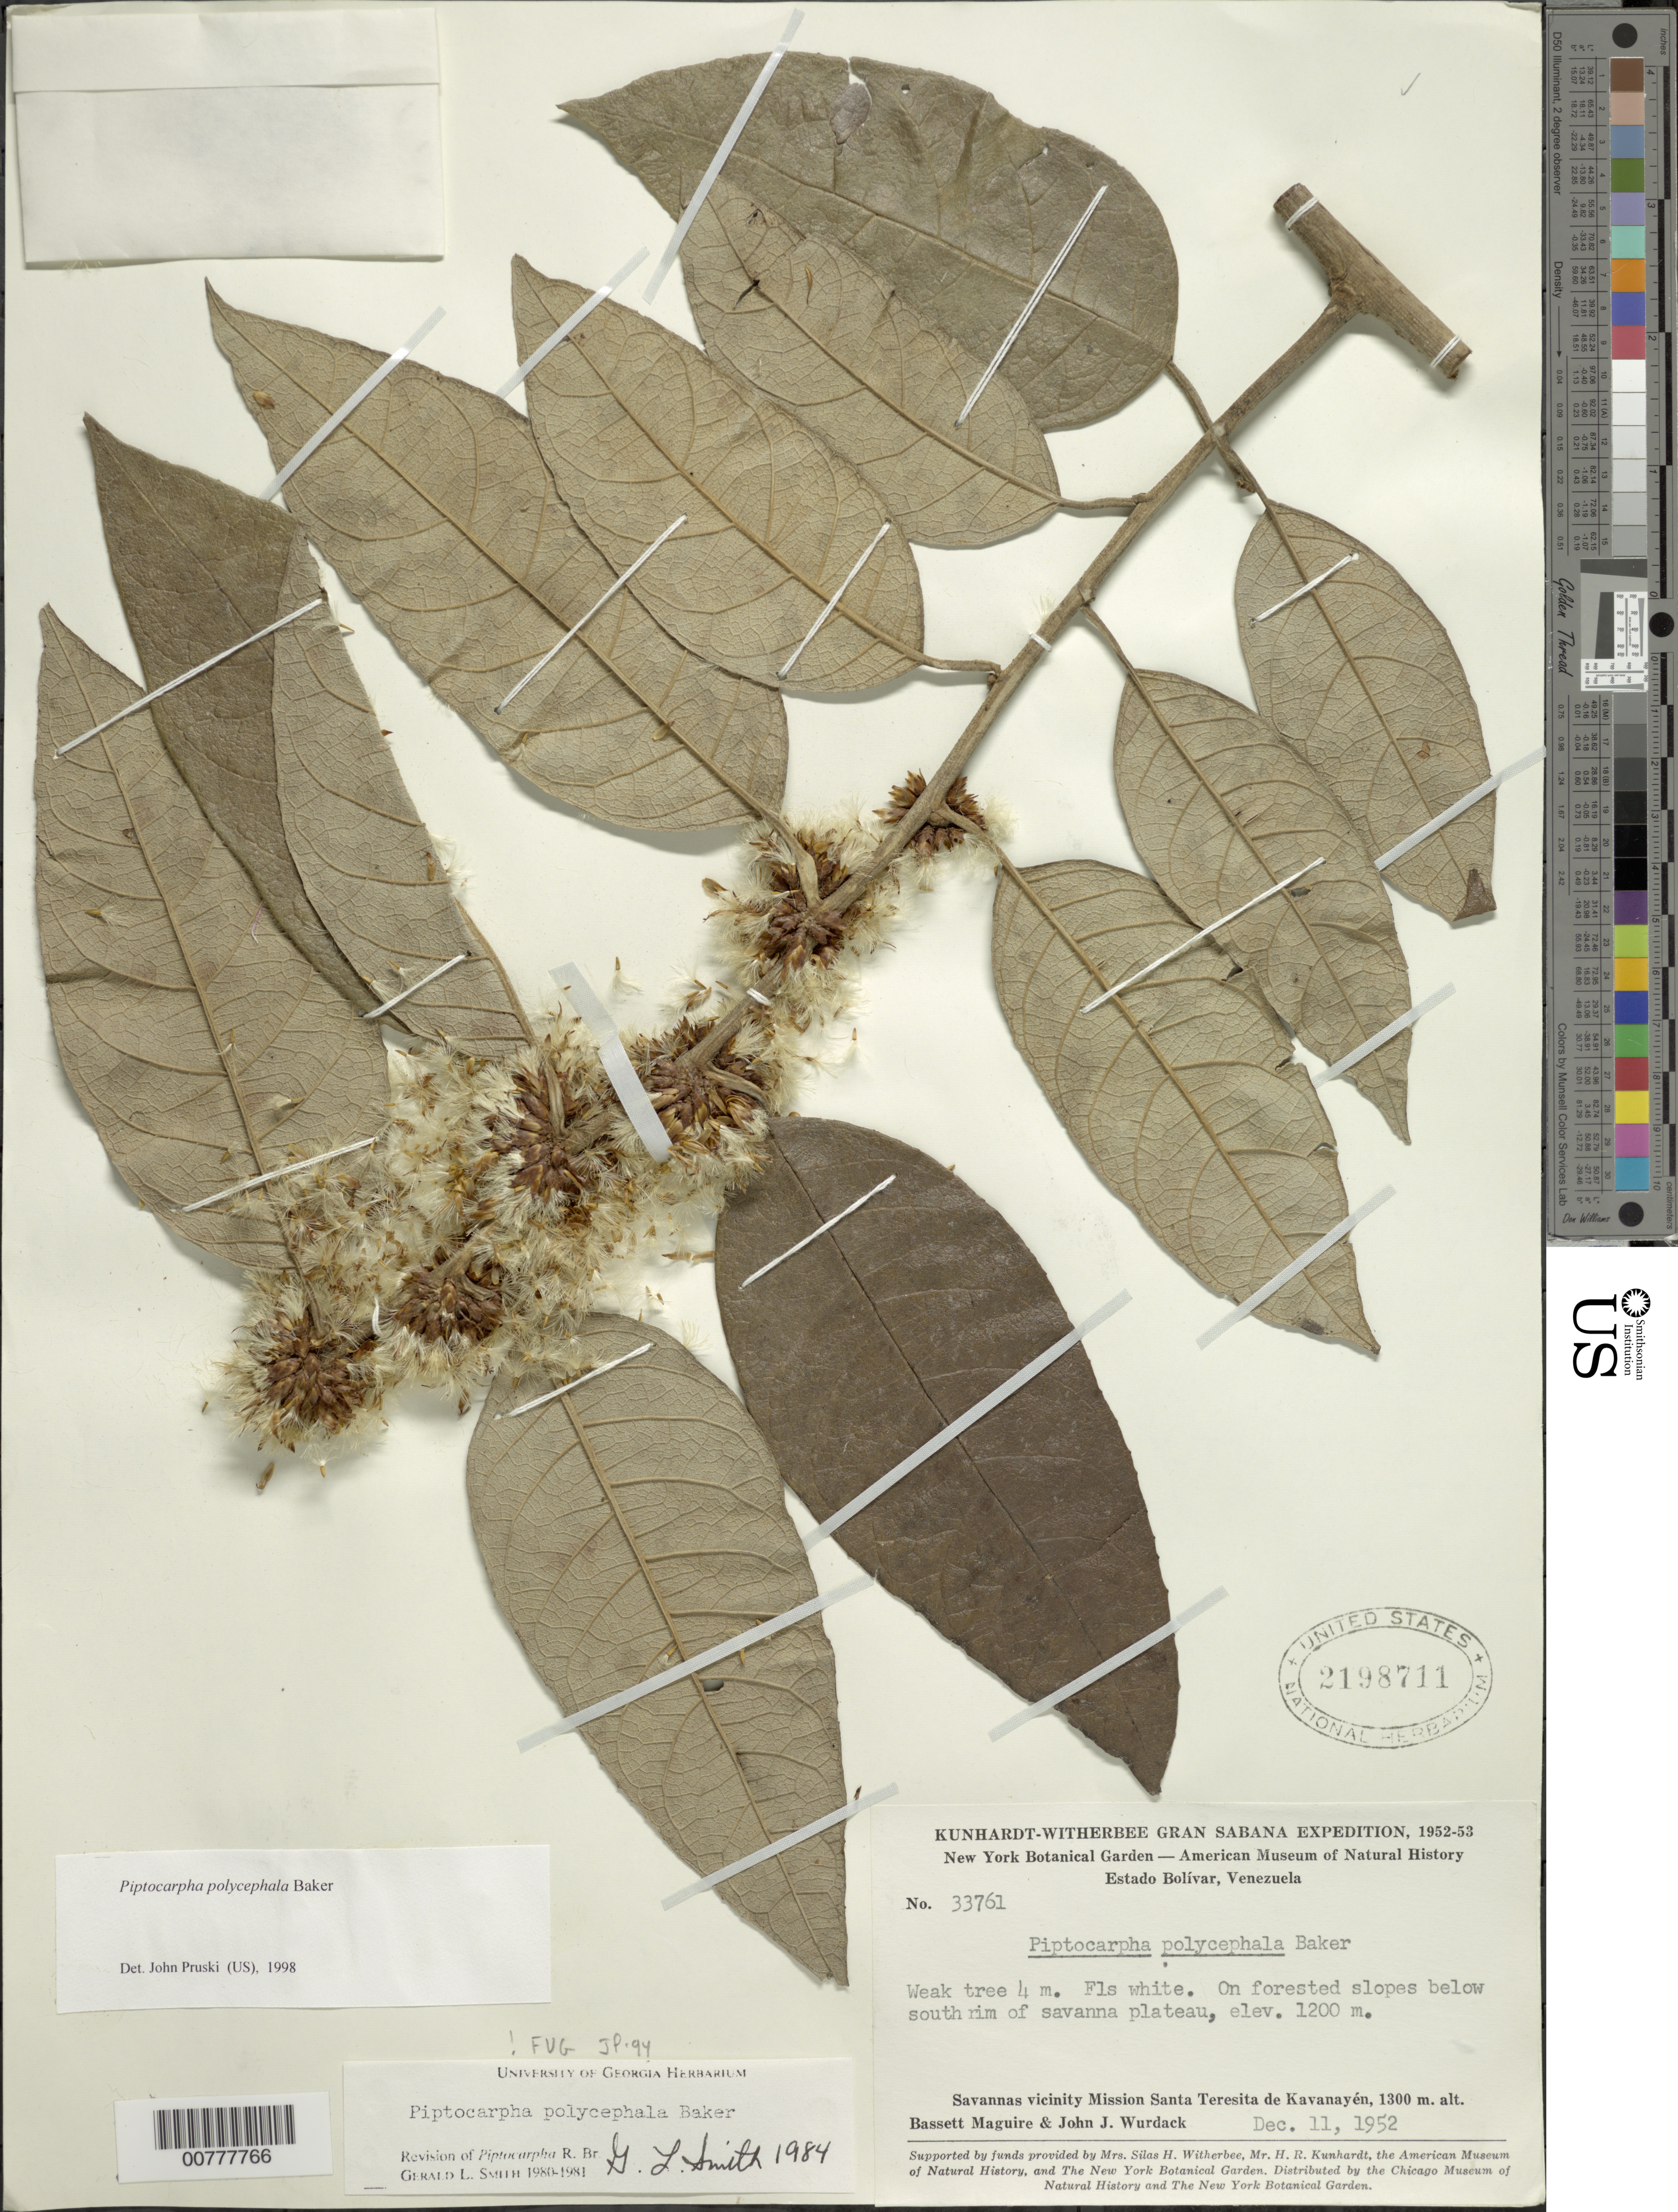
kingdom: Plantae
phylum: Tracheophyta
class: Magnoliopsida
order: Asterales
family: Asteraceae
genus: Piptocarpha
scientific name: Piptocarpha polycephala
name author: Baker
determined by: Smith, Gerald Lomax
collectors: B. Maguire & J. J. Wurdack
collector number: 33761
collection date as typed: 11-Dec-52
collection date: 1952-12-11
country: Venezuela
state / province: Bolívar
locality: Mission Santa Teresita de Kavanayén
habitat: Forested slopes, savanna plateau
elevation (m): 1300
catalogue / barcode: US 2198711